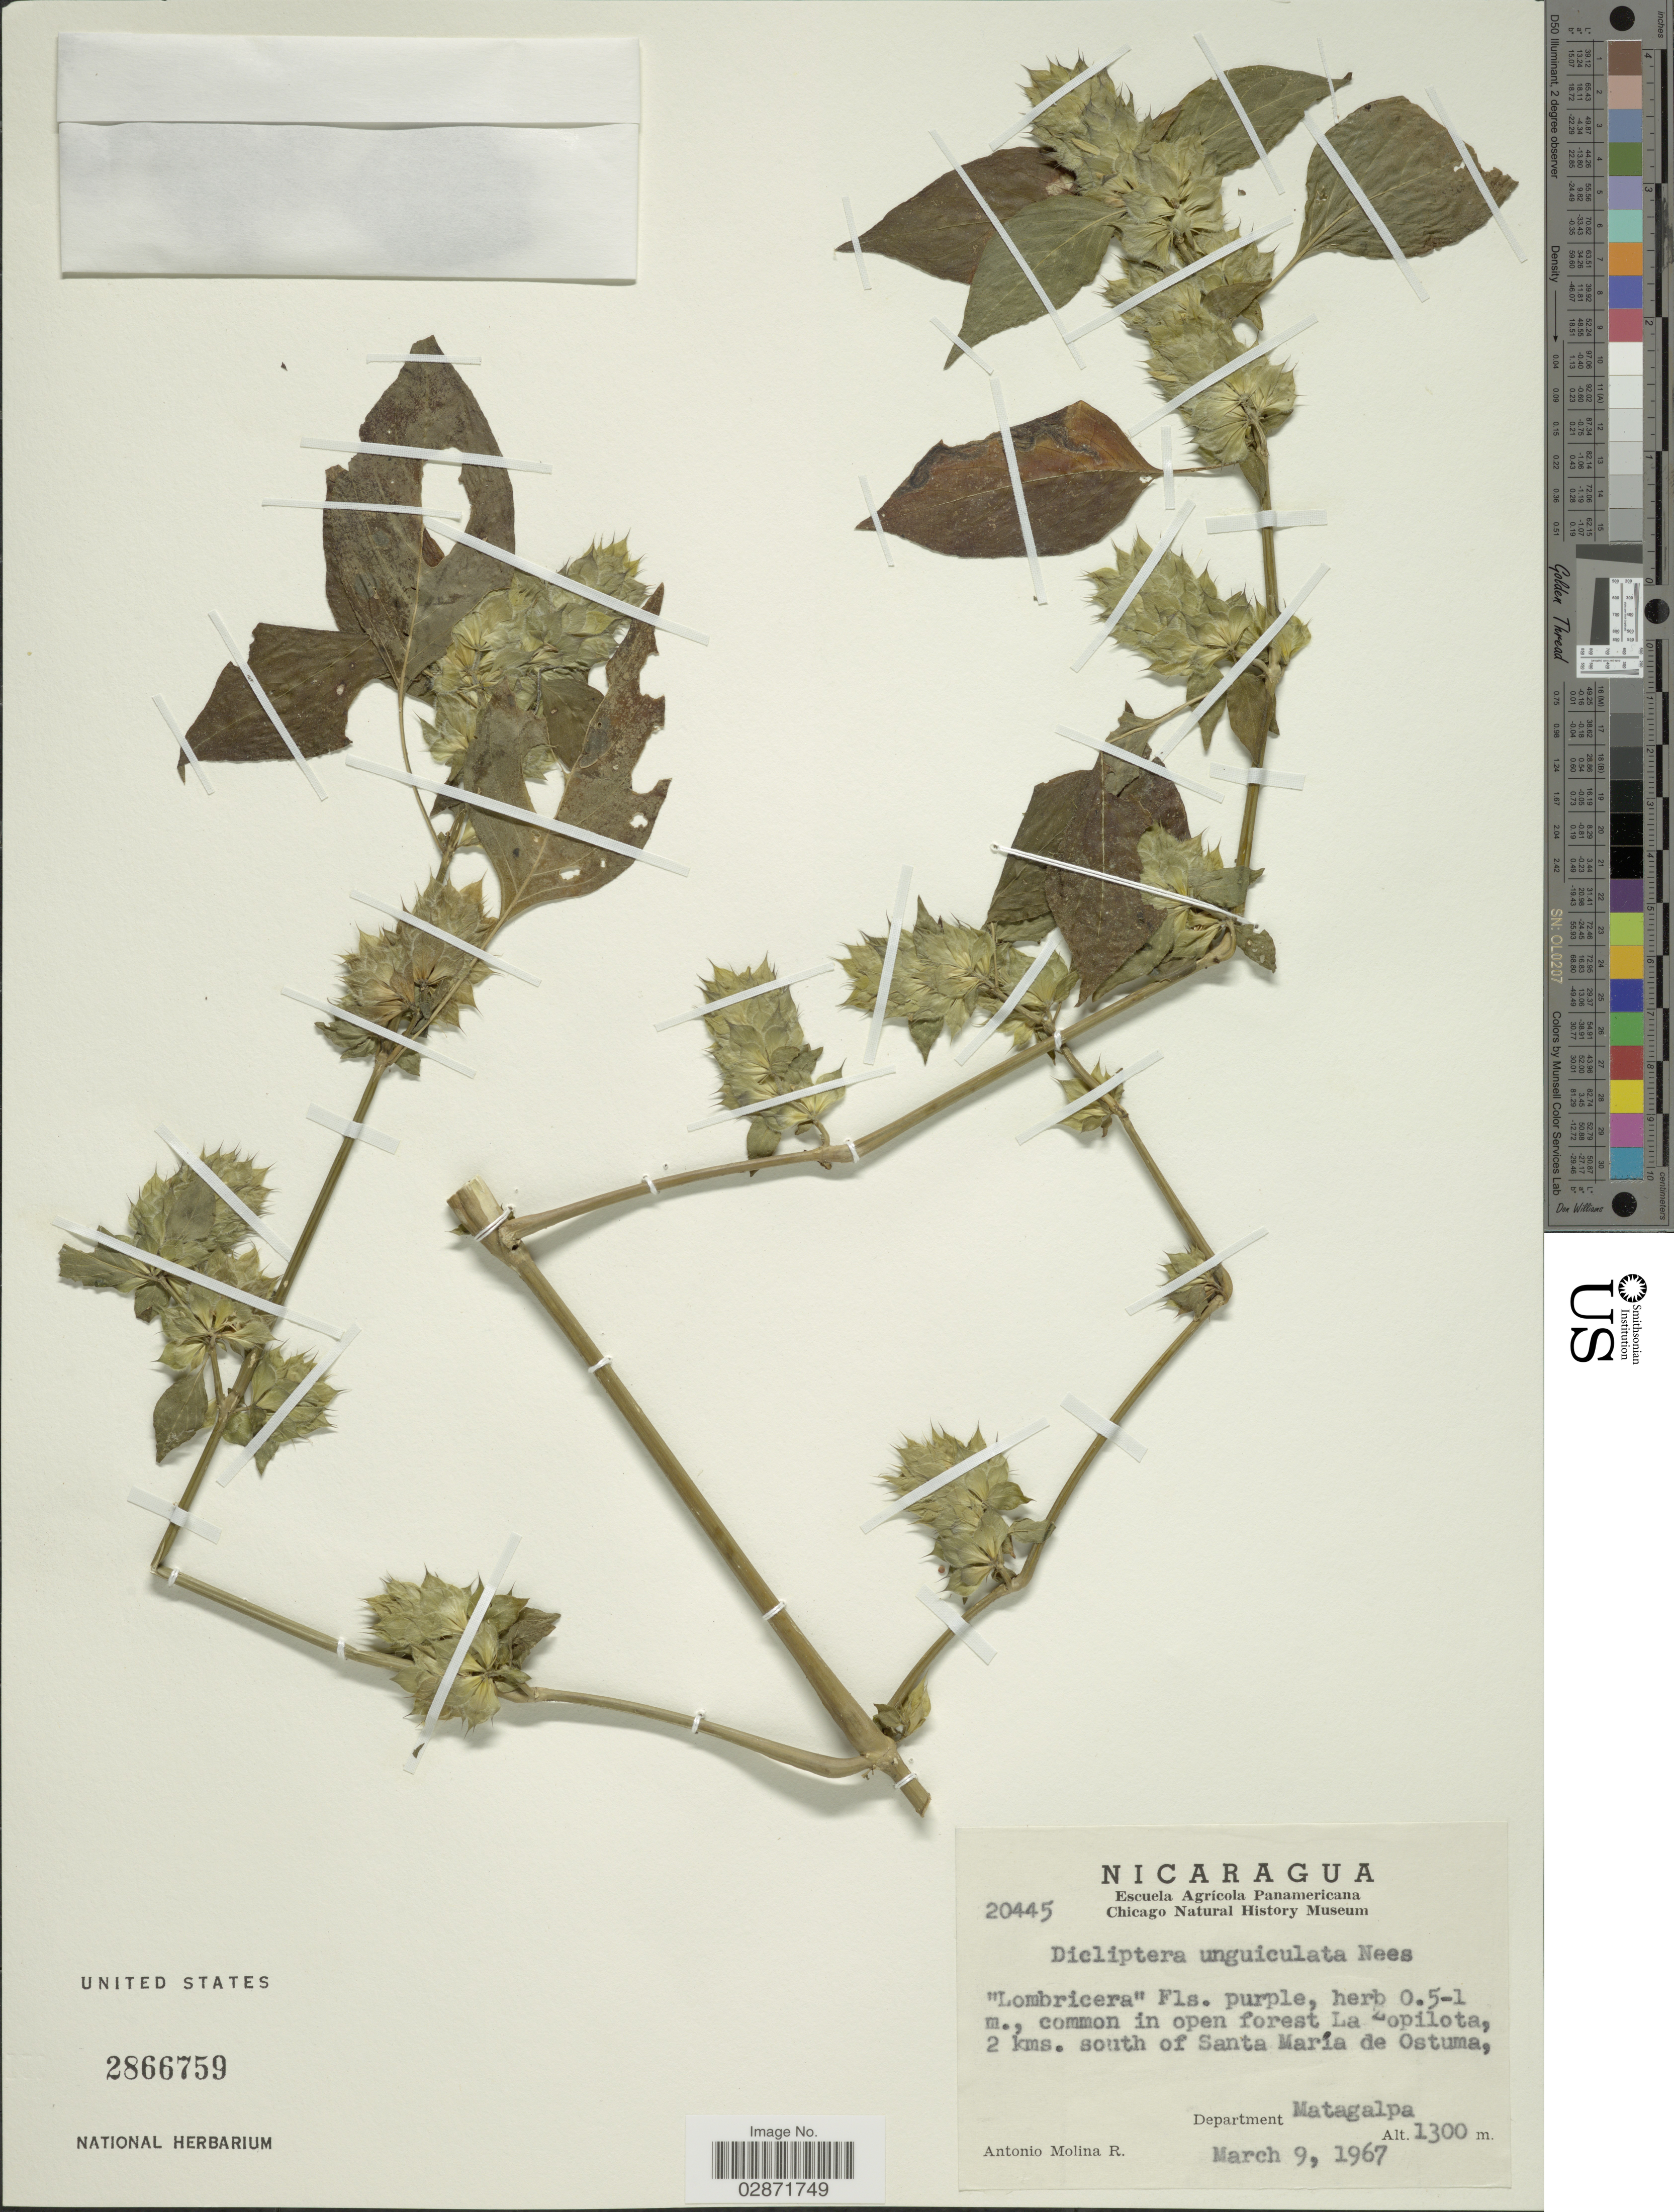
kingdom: Plantae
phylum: Tracheophyta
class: Magnoliopsida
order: Lamiales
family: Acanthaceae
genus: Dicliptera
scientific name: Dicliptera unguiculata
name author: Nees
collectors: A. Molina R.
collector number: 20445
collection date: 1967-03-09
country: Nicaragua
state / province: Matagalpa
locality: Common in open forest La Zopilota, 2 kms. south of Santa María de Ostuma, Department Matagalpa.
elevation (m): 1300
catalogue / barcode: US 2866759